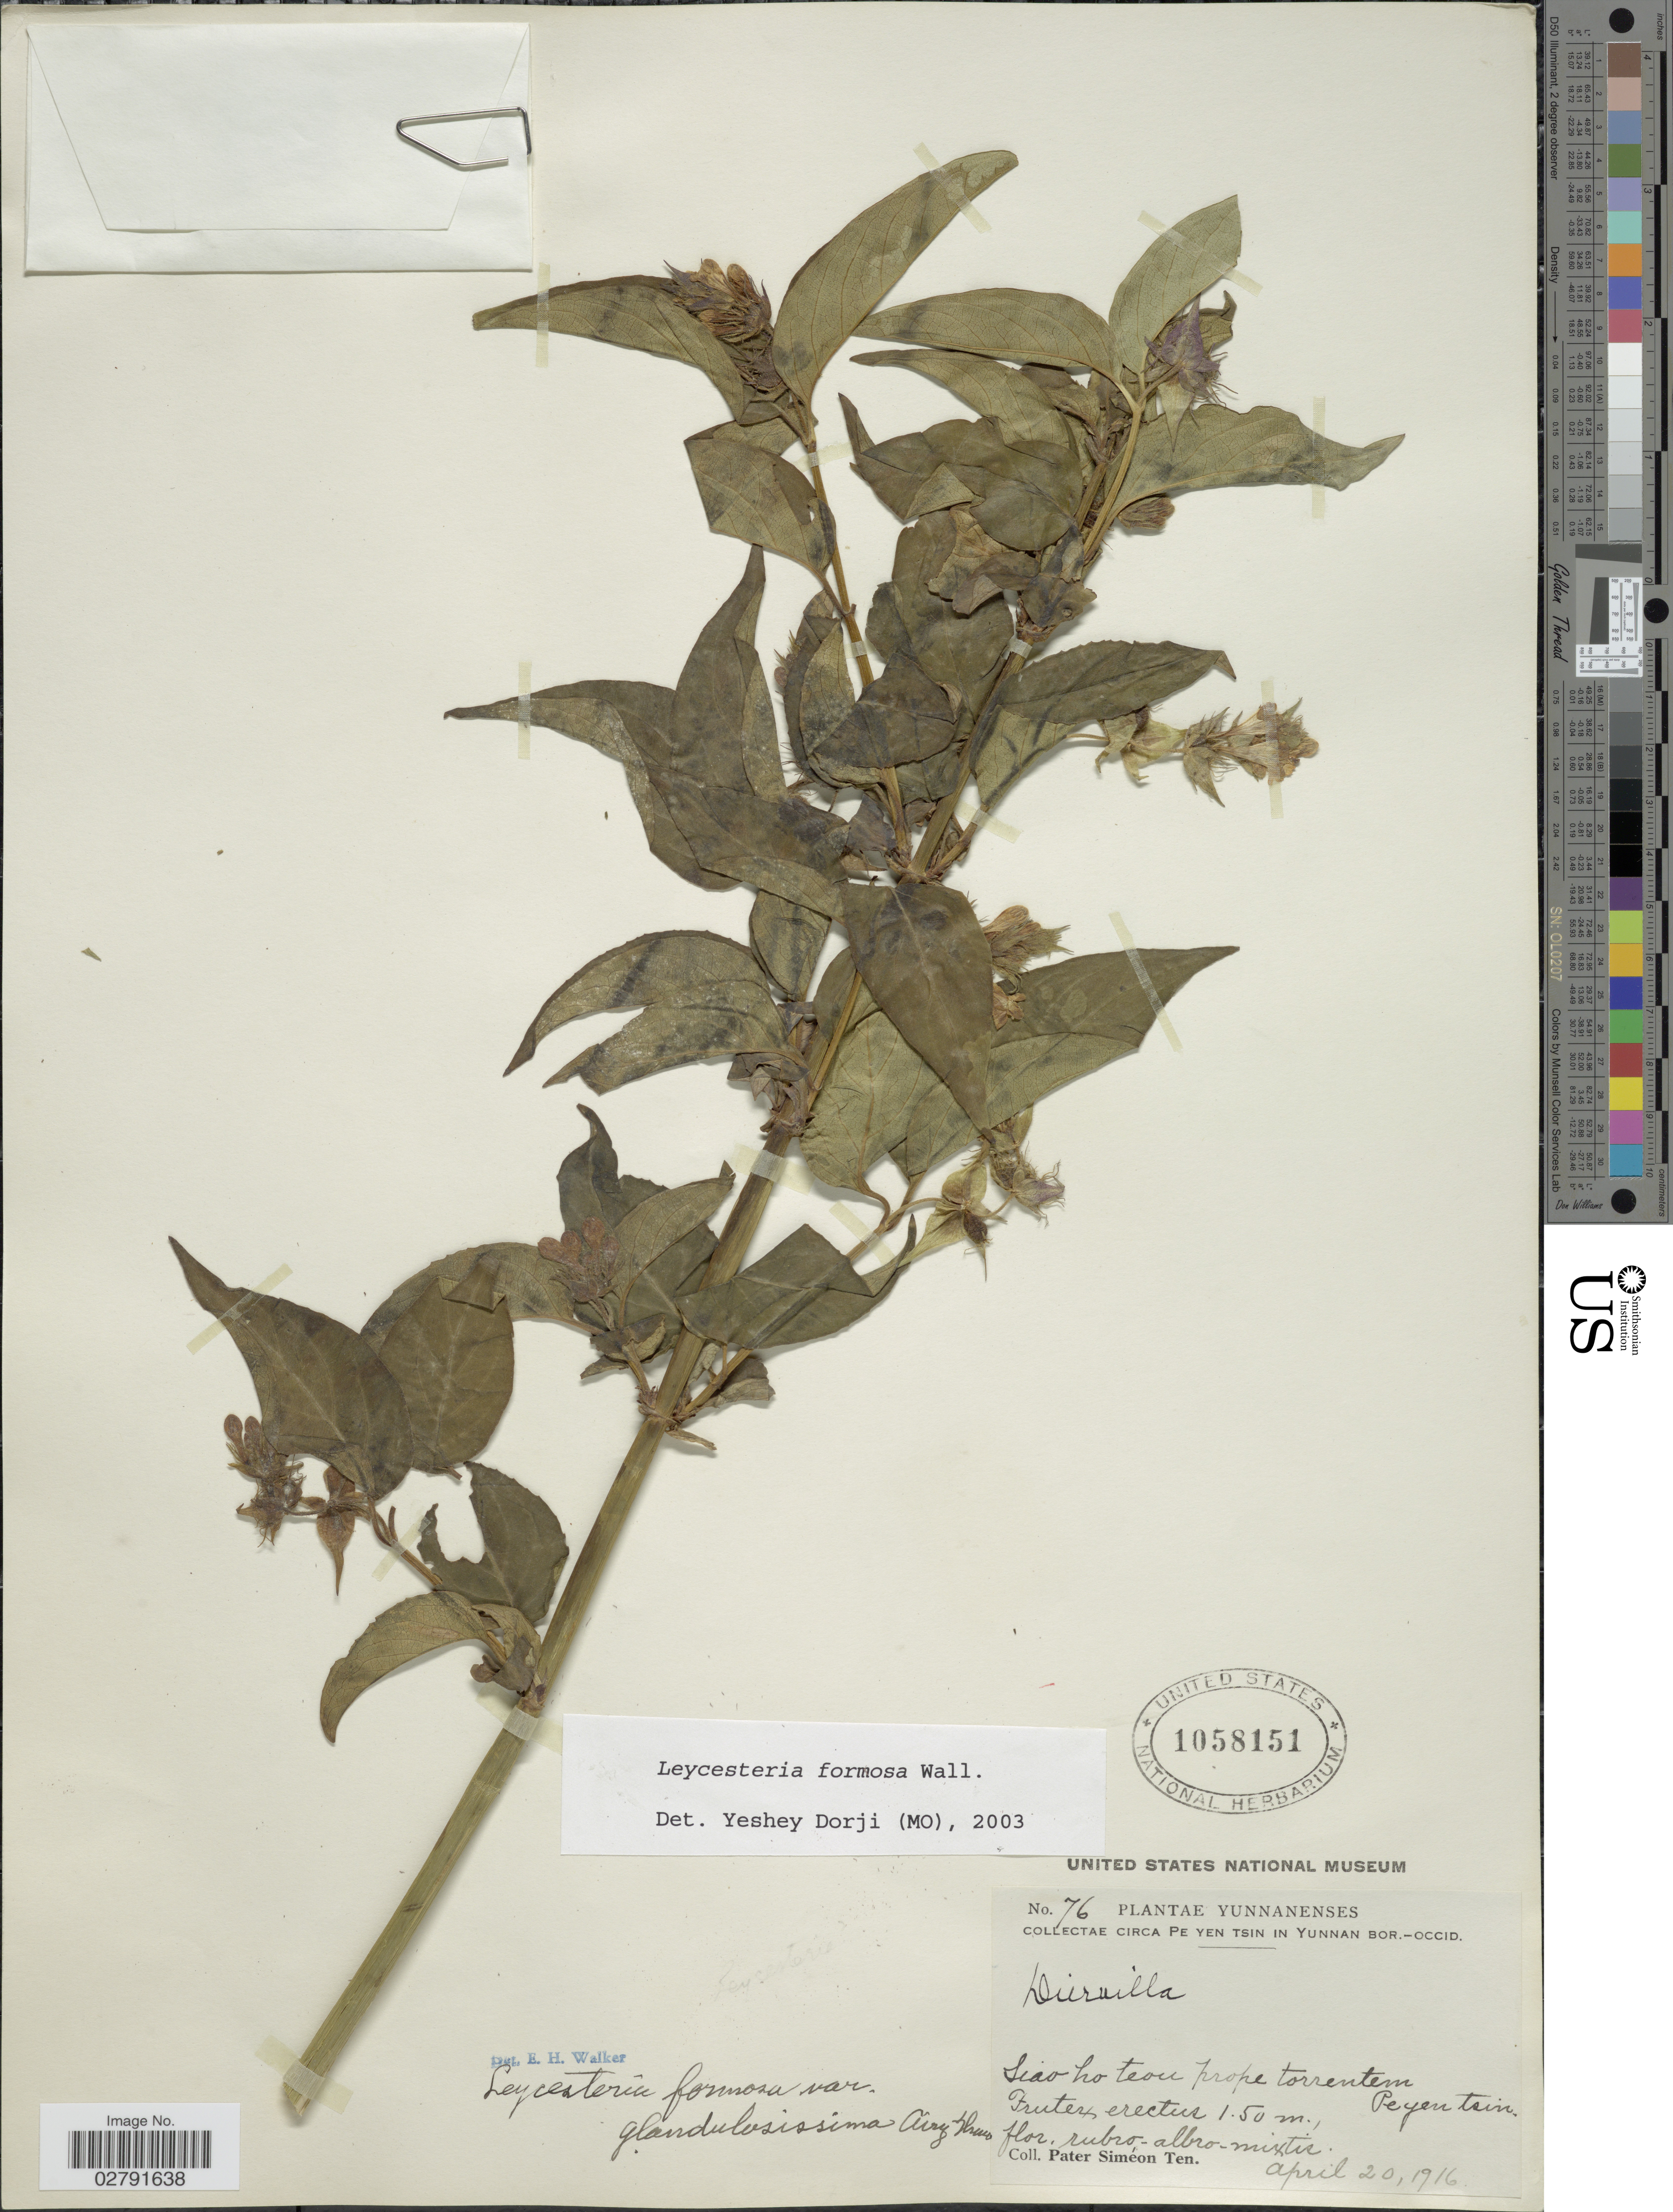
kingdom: Plantae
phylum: Tracheophyta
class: Magnoliopsida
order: Dipsacales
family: Caprifoliaceae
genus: Leycesteria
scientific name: Leycesteria formosa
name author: Wall.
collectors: P. S. Ten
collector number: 76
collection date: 1916-04-20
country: China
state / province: Yunnan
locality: Circa Pe Yen Tsin in Yunnan Bor.-occid., Siao ho teou prope torrentem Peyentsin. [interpreted]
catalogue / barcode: US 1058151